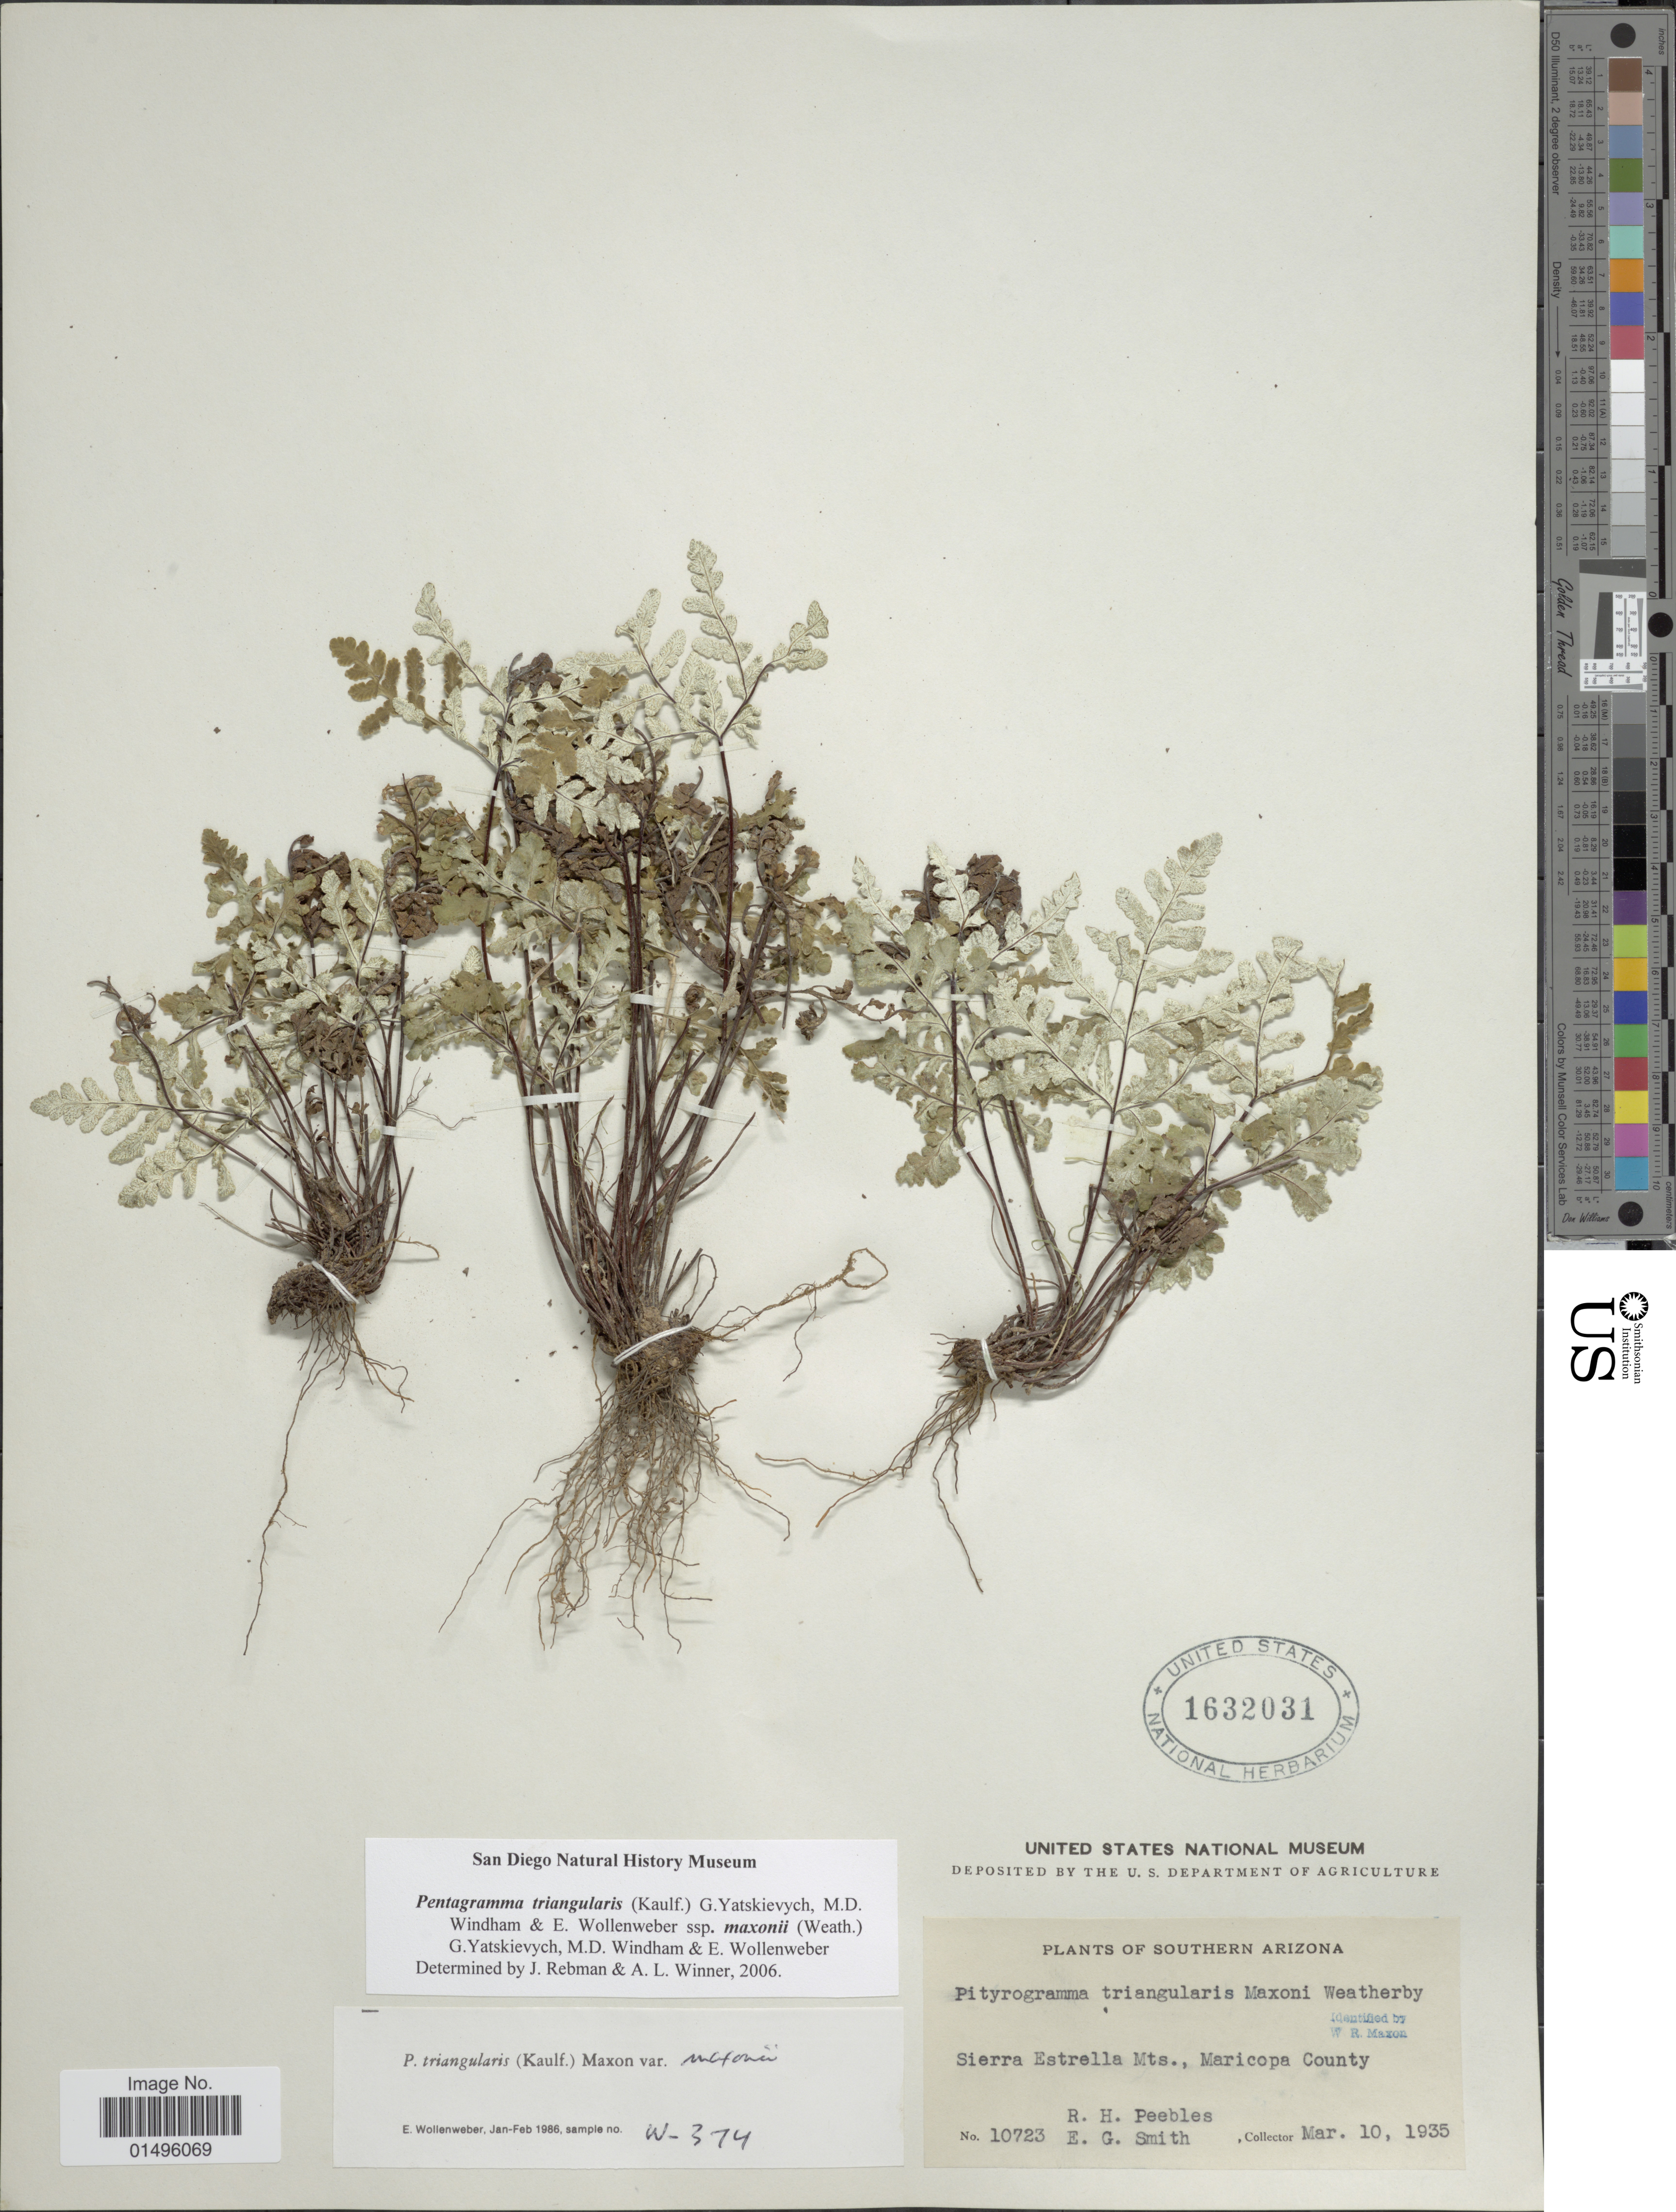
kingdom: Plantae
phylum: Tracheophyta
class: Polypodiopsida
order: Polypodiales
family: Pteridaceae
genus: Pentagramma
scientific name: Pentagramma maxonii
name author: (Weath.) Schuettp. & Windham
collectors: R. H. Peebles & E. G. Smith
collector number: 10723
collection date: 1935-03-10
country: United States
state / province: Arizona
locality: Southern Arizona, Sierra Estrella Mts., Maricopa County.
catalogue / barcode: US 1632031